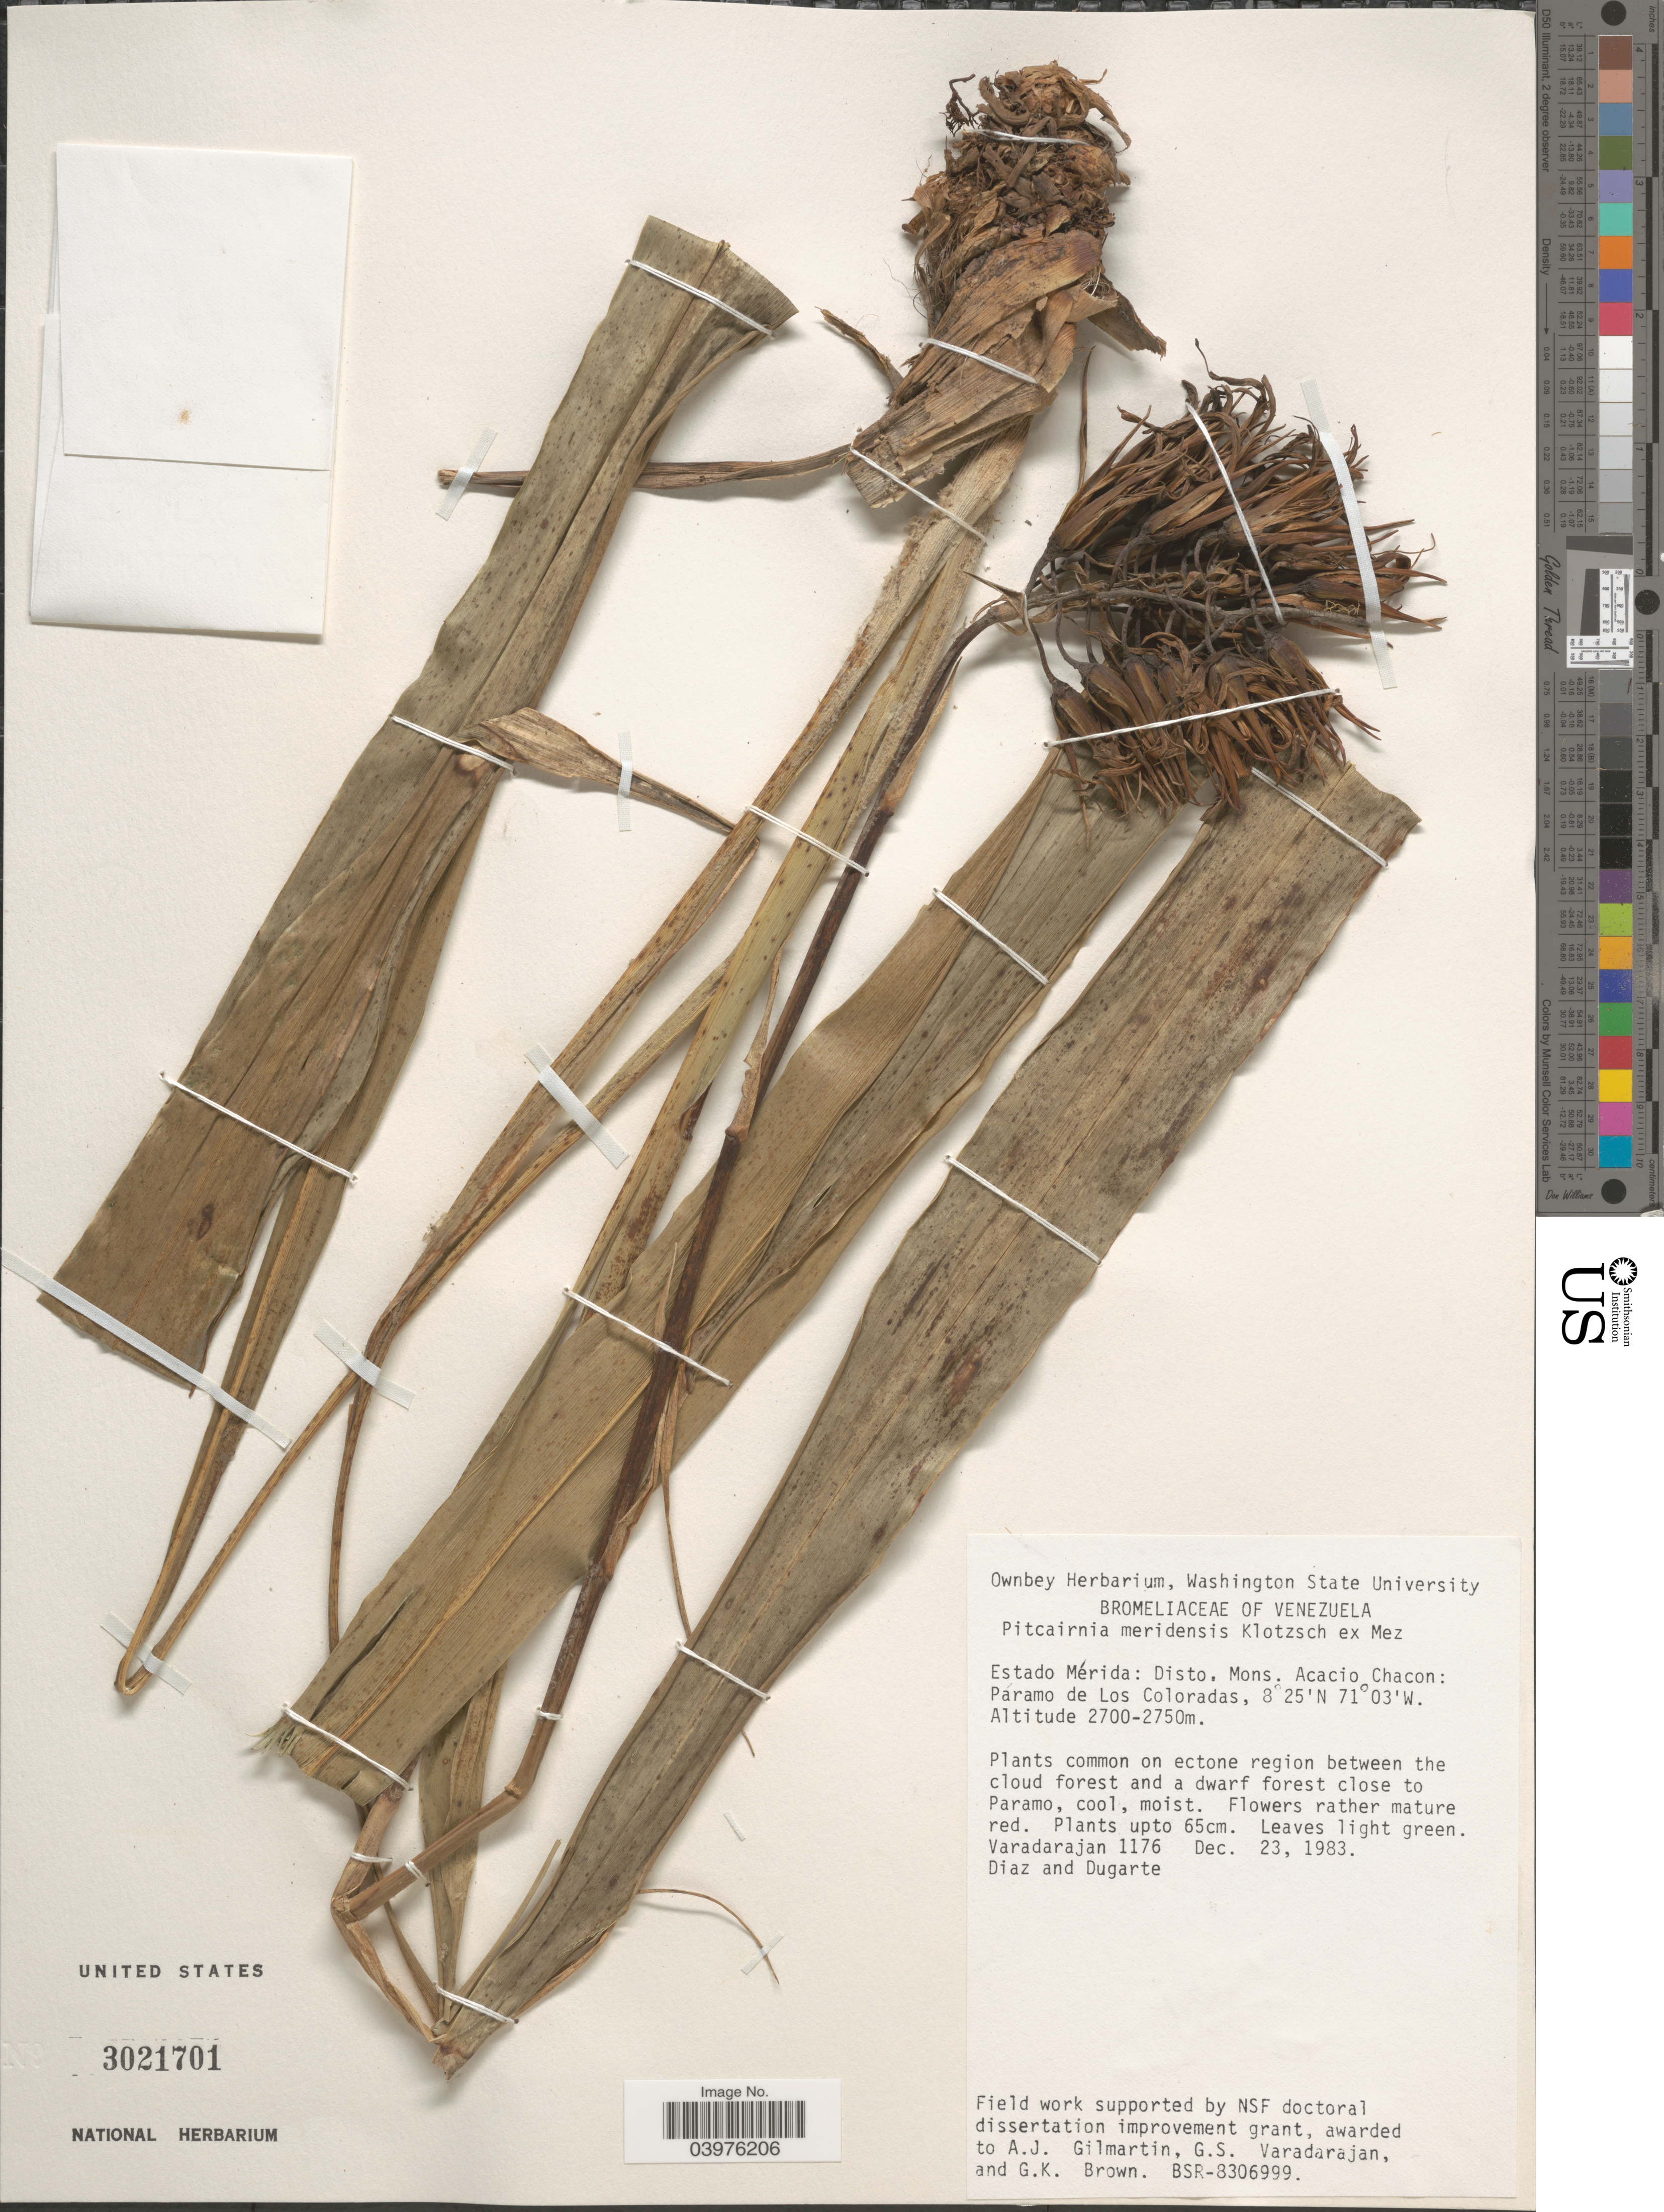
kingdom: Plantae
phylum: Tracheophyta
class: Liliopsida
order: Poales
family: Bromeliaceae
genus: Pitcairnia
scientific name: Pitcairnia meridensis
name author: (Klotzsch & Mez) Mez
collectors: G. S. Varadarajan, Diaz & Dugarte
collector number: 1176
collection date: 1983-12-23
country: Venezuela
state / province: Merida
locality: Disto. Mons. Acacio Chacon: Páramo de Los Coloradas. Common on ectone region between the cloud forest and a dwarf forest close to Paramo.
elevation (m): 2700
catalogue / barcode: US 3021701